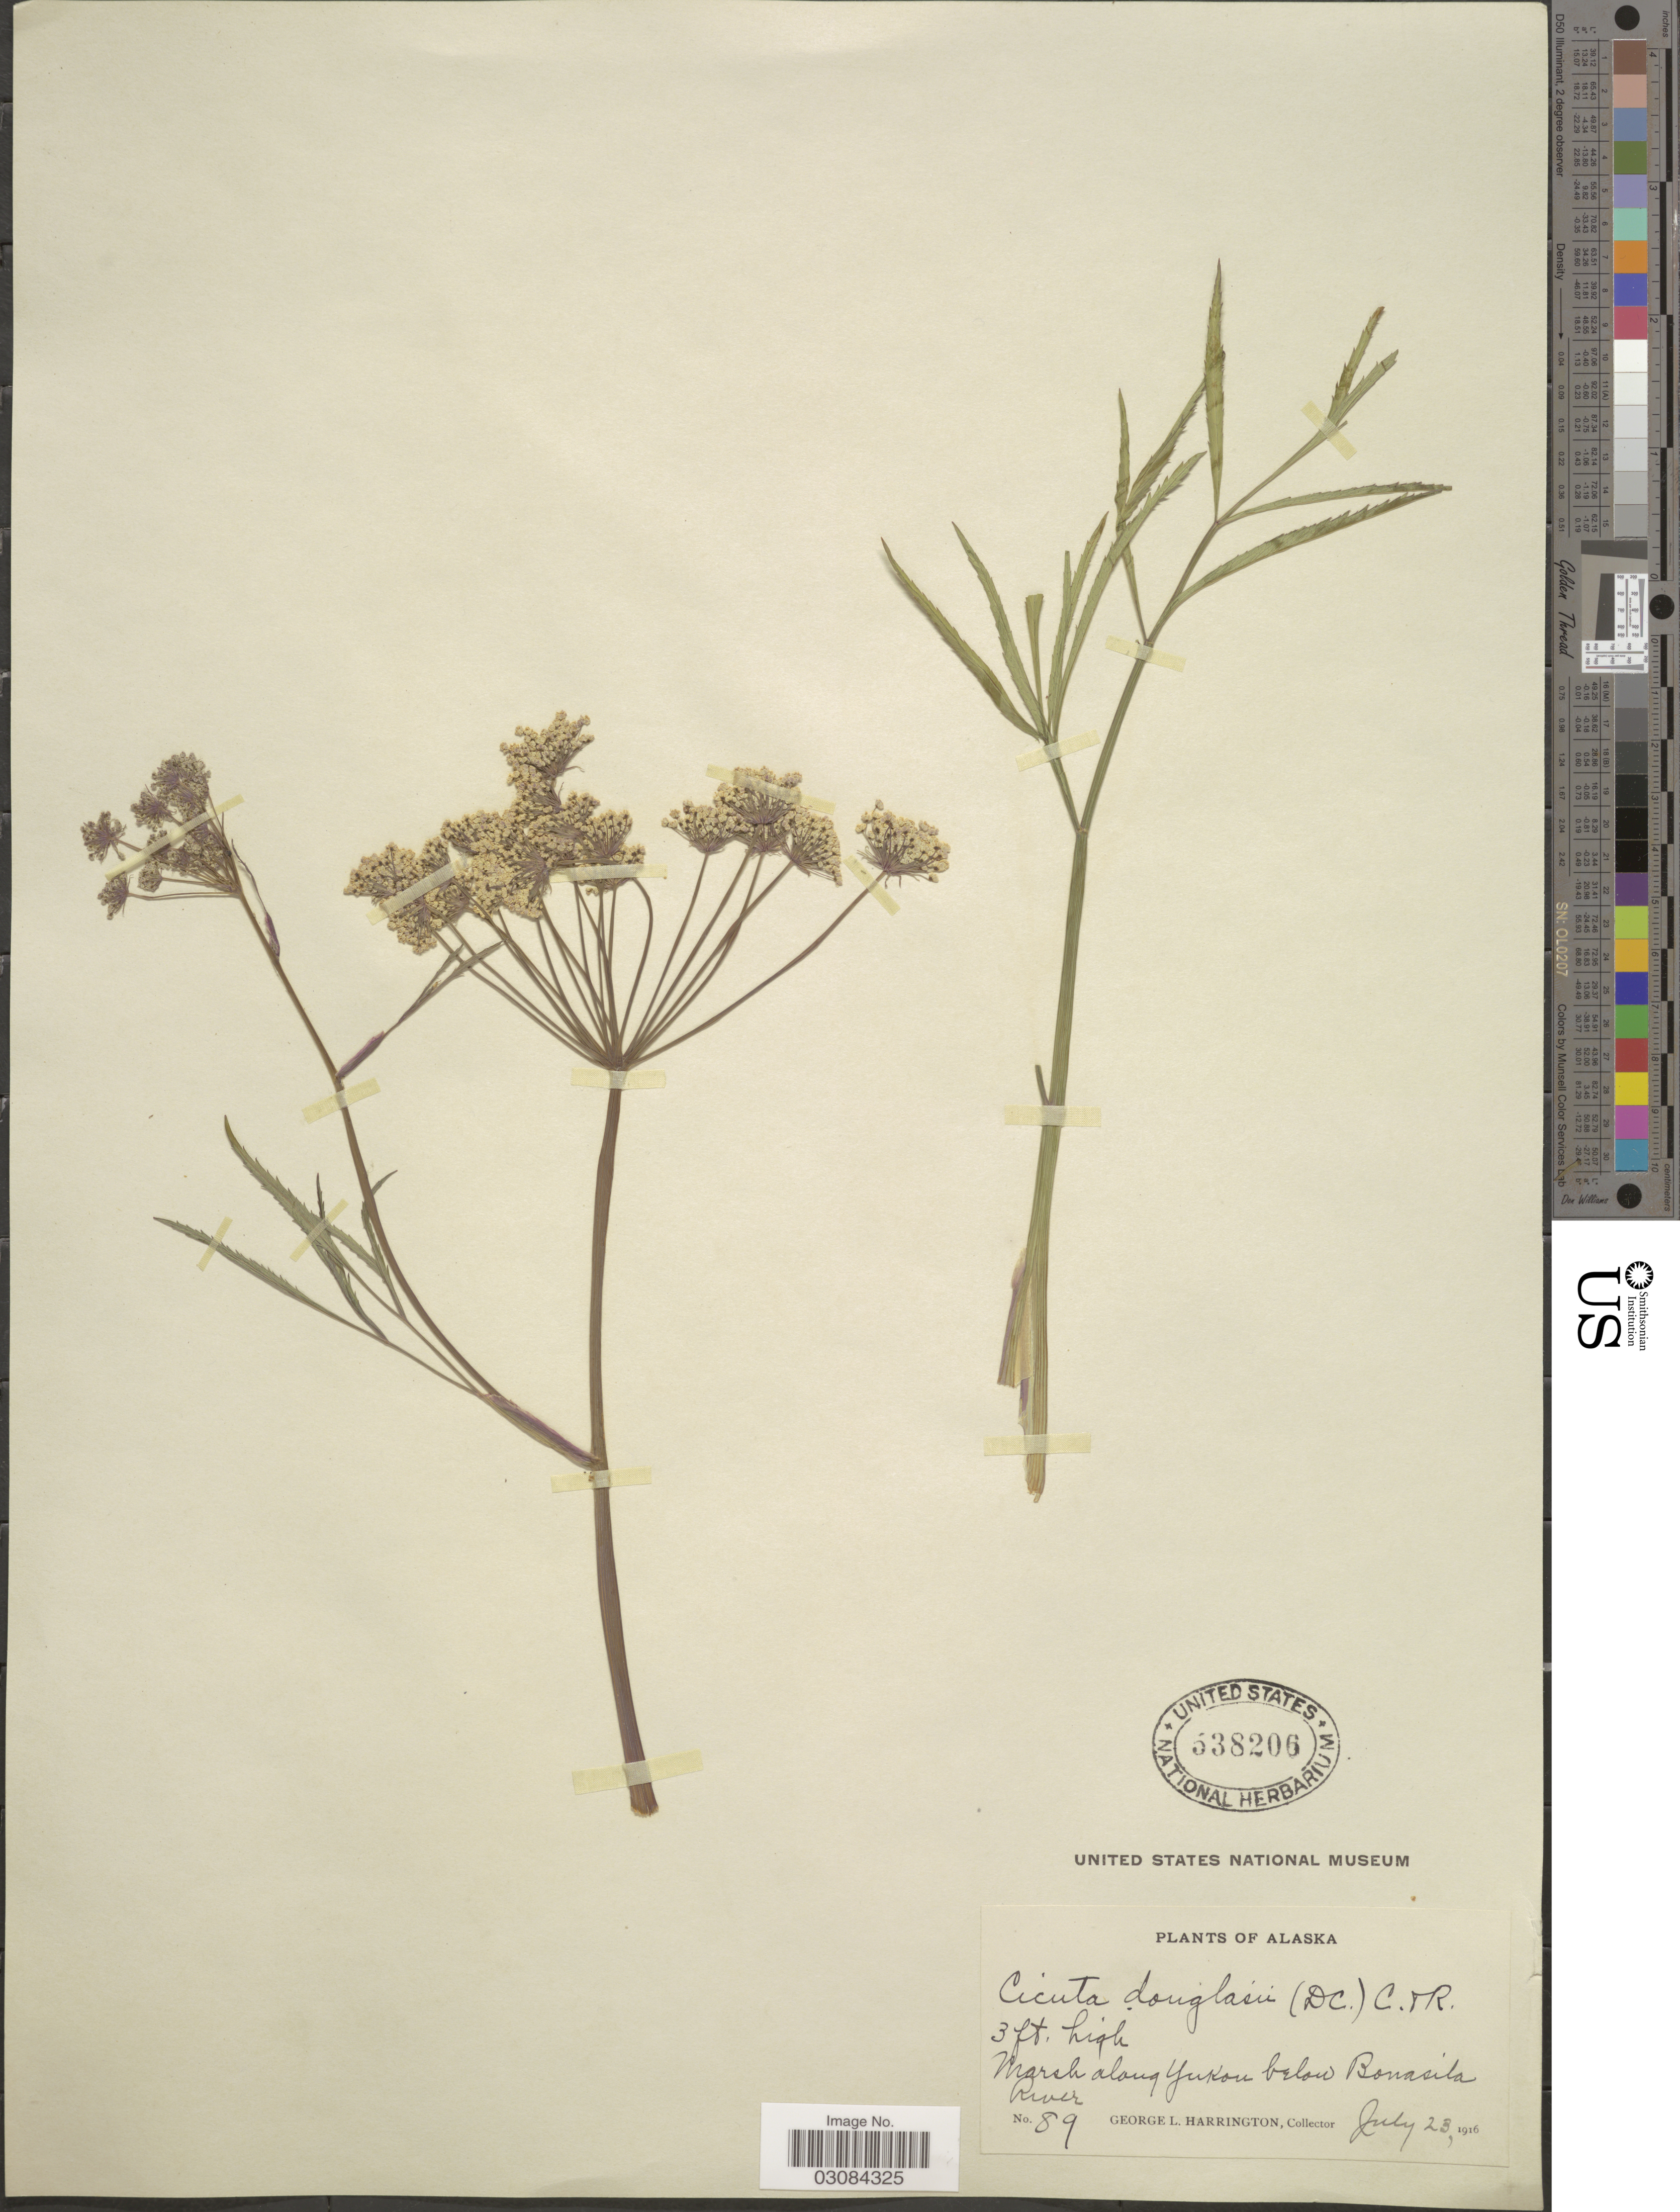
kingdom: Plantae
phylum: Tracheophyta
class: Magnoliopsida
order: Apiales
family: Apiaceae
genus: Cicuta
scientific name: Cicuta mackenzieana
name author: Raup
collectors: G. Harrington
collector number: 89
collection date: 1916-07-25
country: United States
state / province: Alaska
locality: Marsh along Yukon below Bonasila River.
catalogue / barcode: US 538206